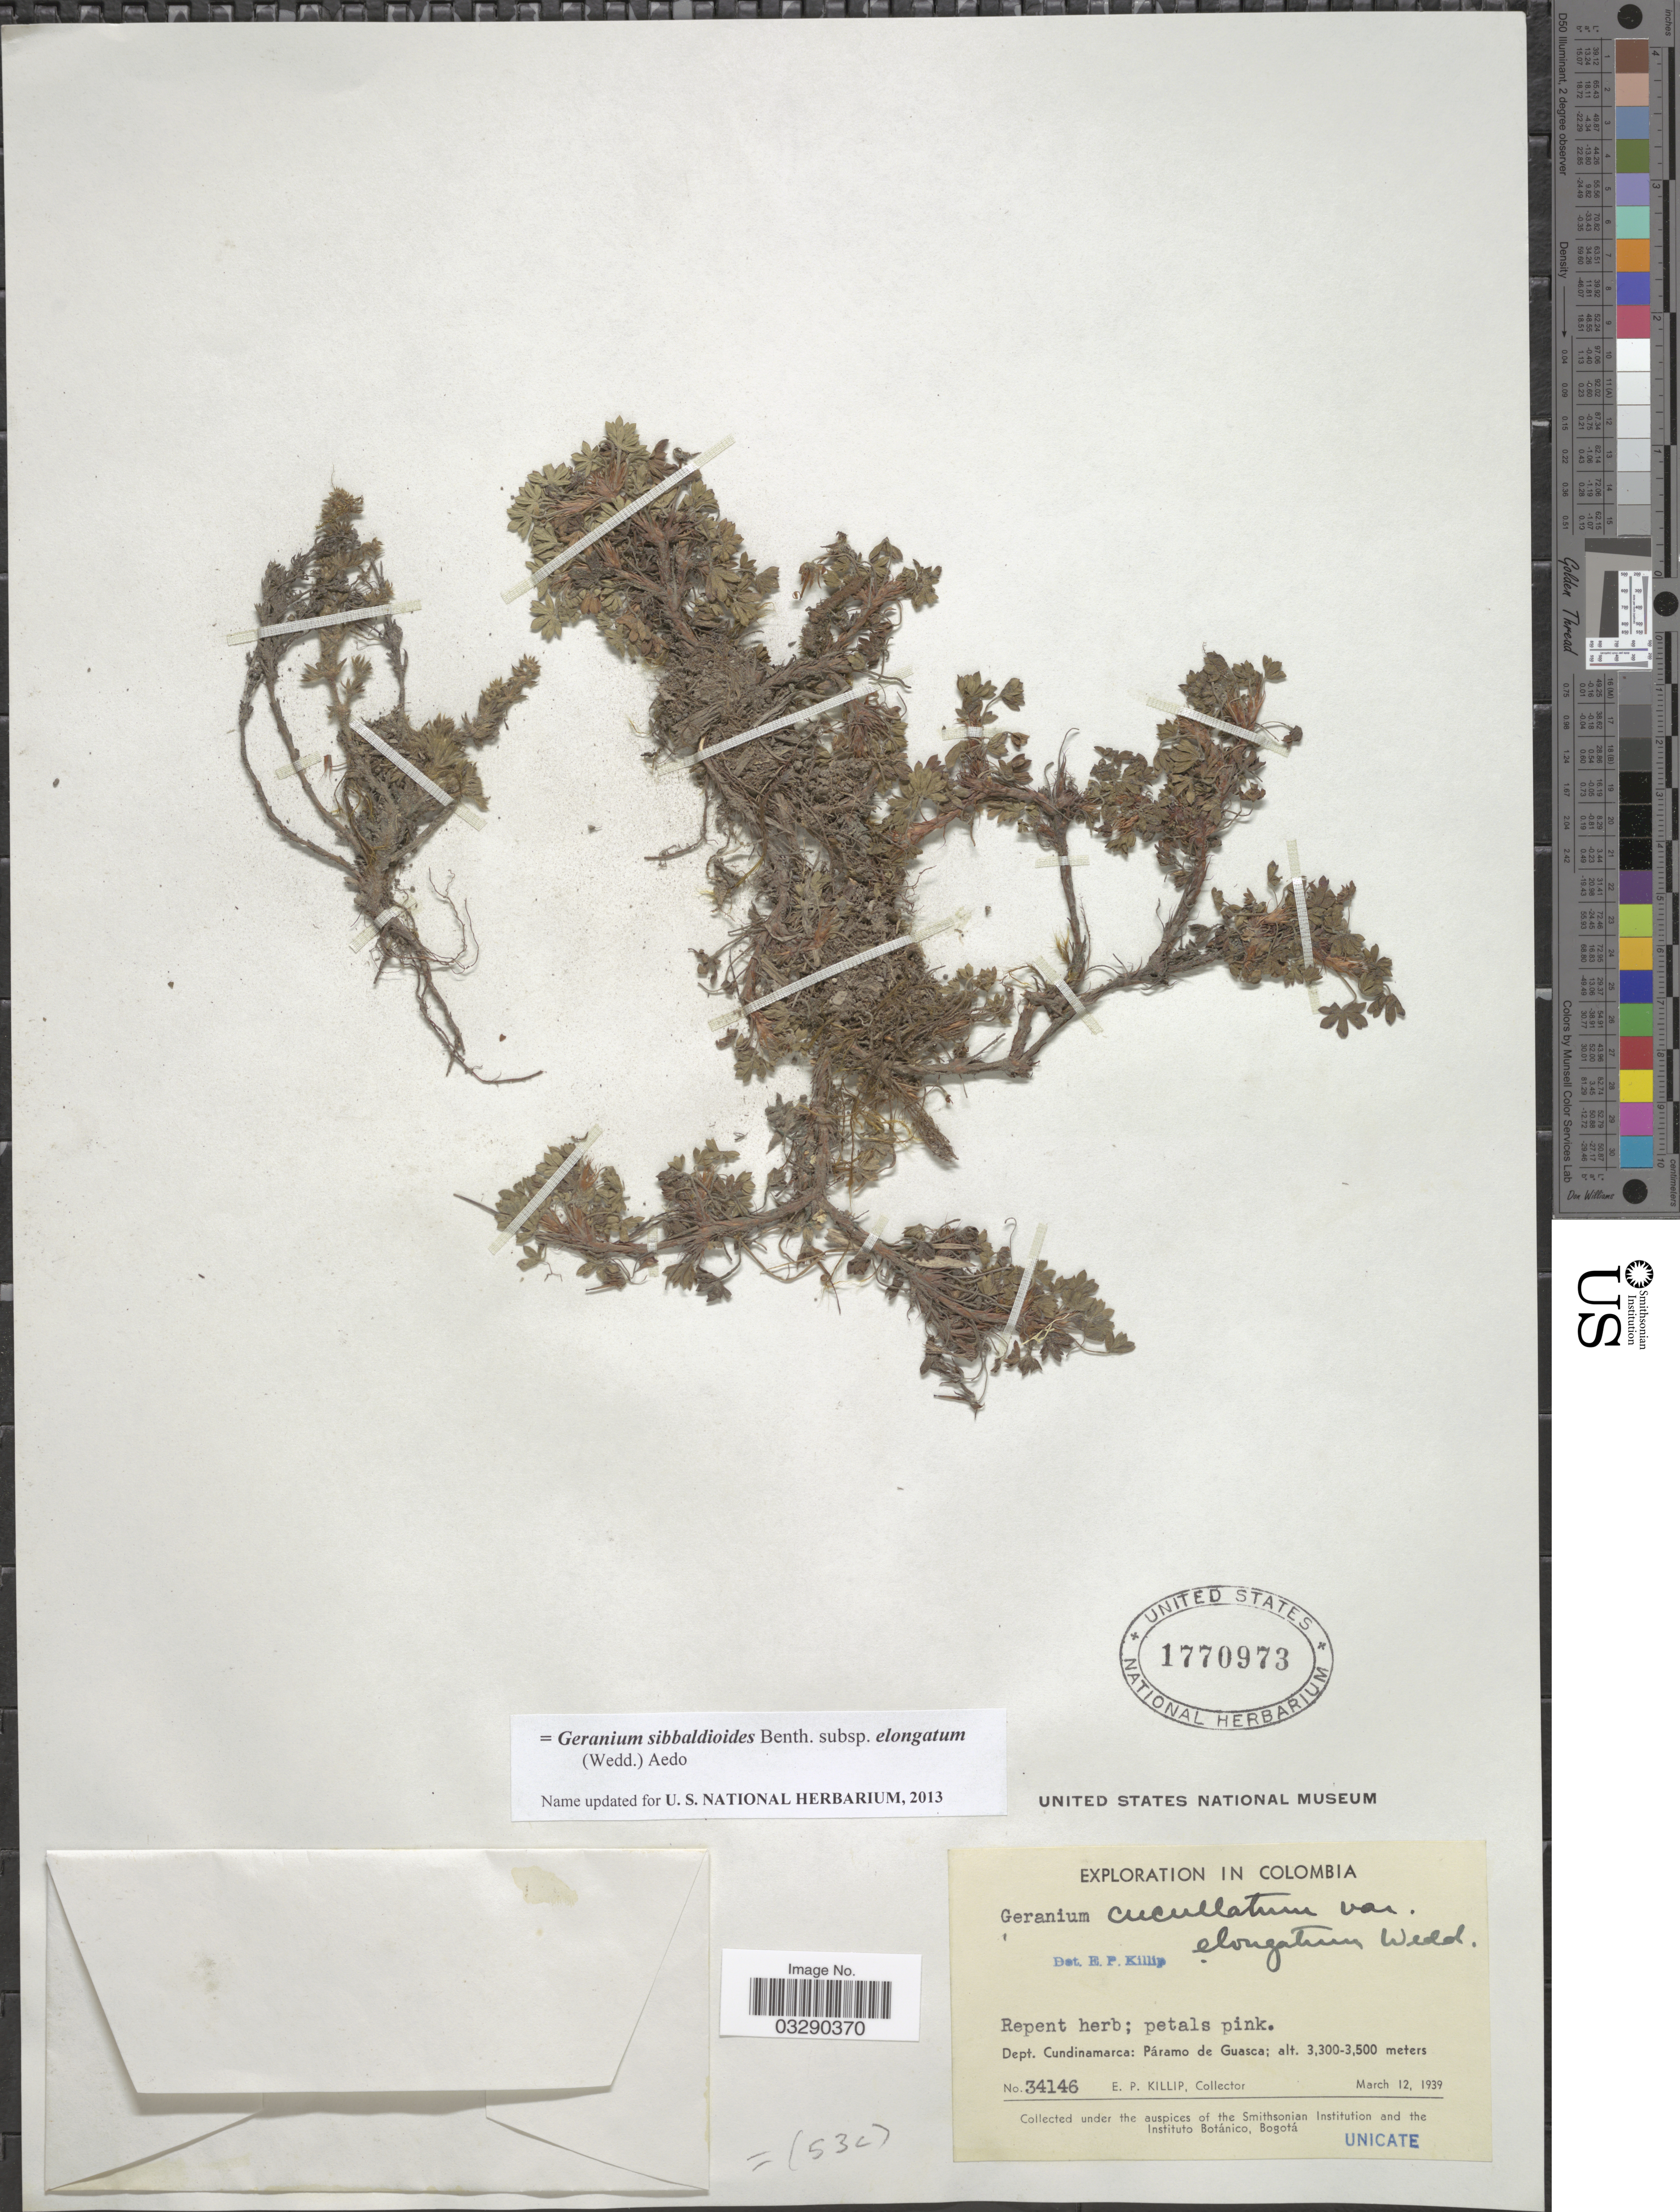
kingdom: Plantae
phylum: Tracheophyta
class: Magnoliopsida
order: Geraniales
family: Geraniaceae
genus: Geranium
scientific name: Geranium sibbaldioides subsp. elongatum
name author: (Wedd.) Aedo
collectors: E. P. Killip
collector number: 34146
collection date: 1939-03-12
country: Colombia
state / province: Cundinamarca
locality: Dept. Cundinamarca: Páramo de Guasca.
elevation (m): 3300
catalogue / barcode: US 1770973